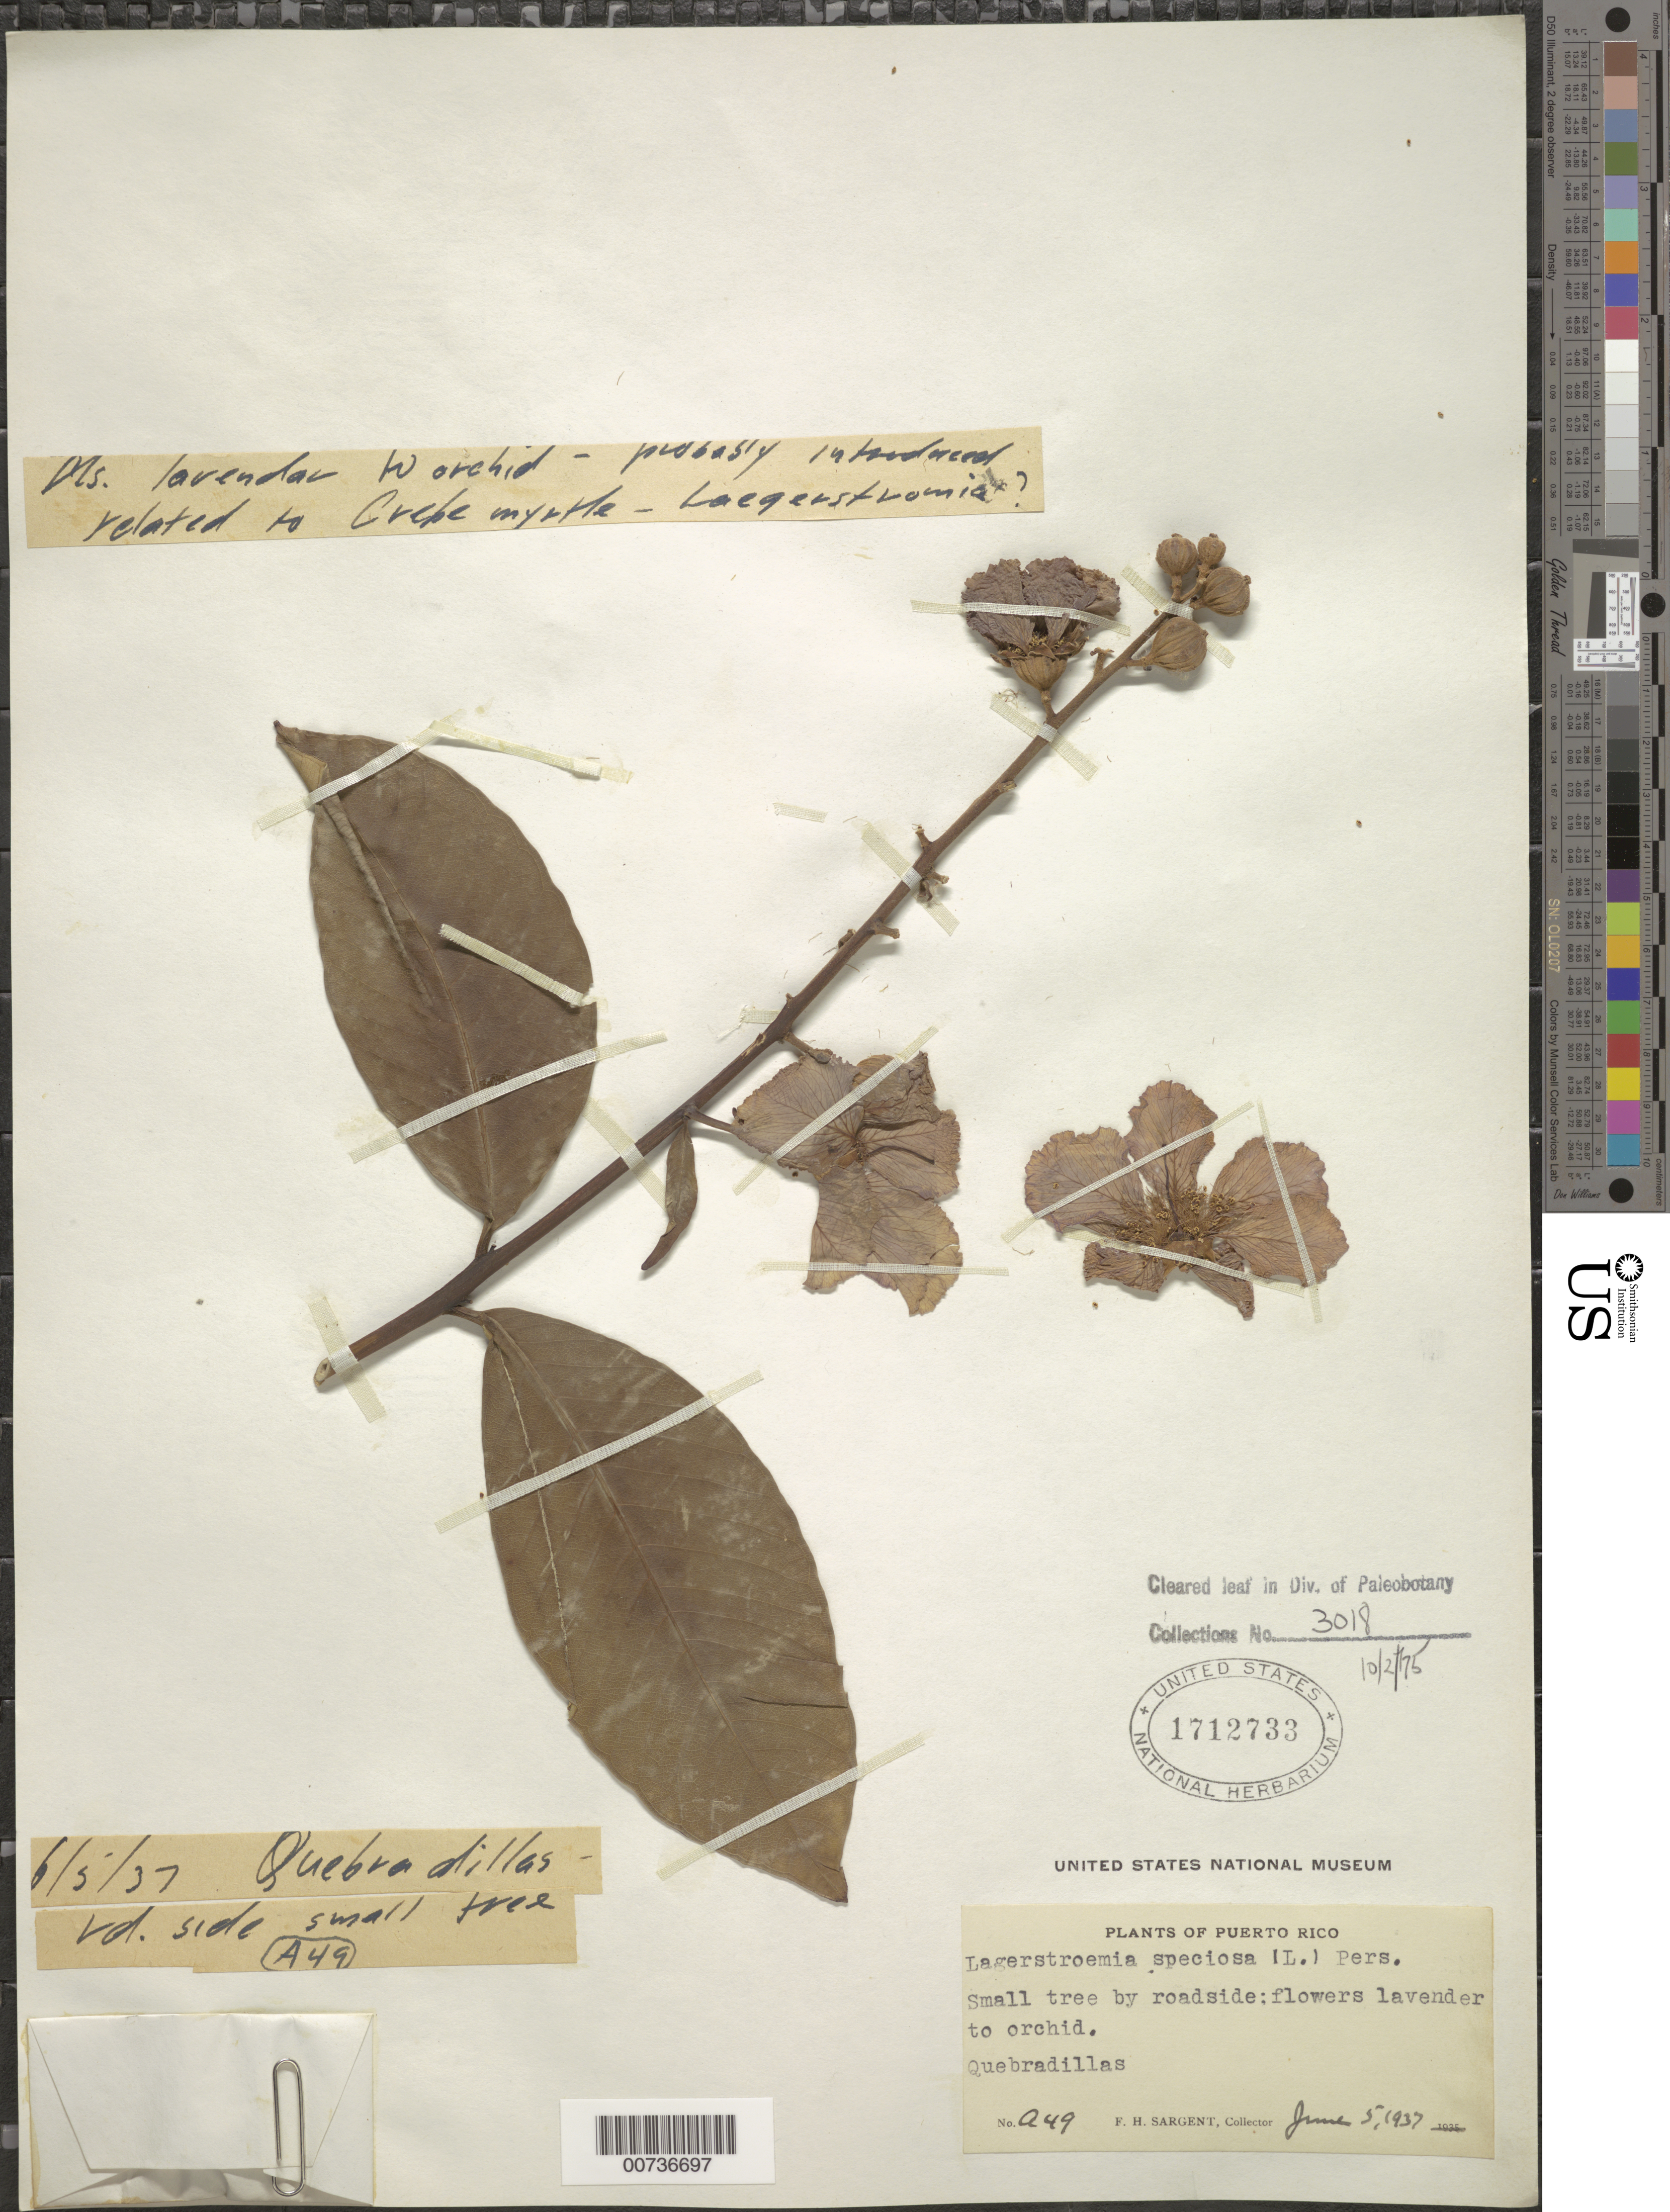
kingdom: Plantae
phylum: Tracheophyta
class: Magnoliopsida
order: Myrtales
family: Lythraceae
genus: Lagerstroemia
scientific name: Lagerstroemia speciosa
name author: (L.) Pers.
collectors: F. H. Sargent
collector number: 49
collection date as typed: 05 Jun 1937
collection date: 1937-06-05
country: Puerto Rico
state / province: Quebradillas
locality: Quebradillas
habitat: By roadside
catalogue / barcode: US 1712733